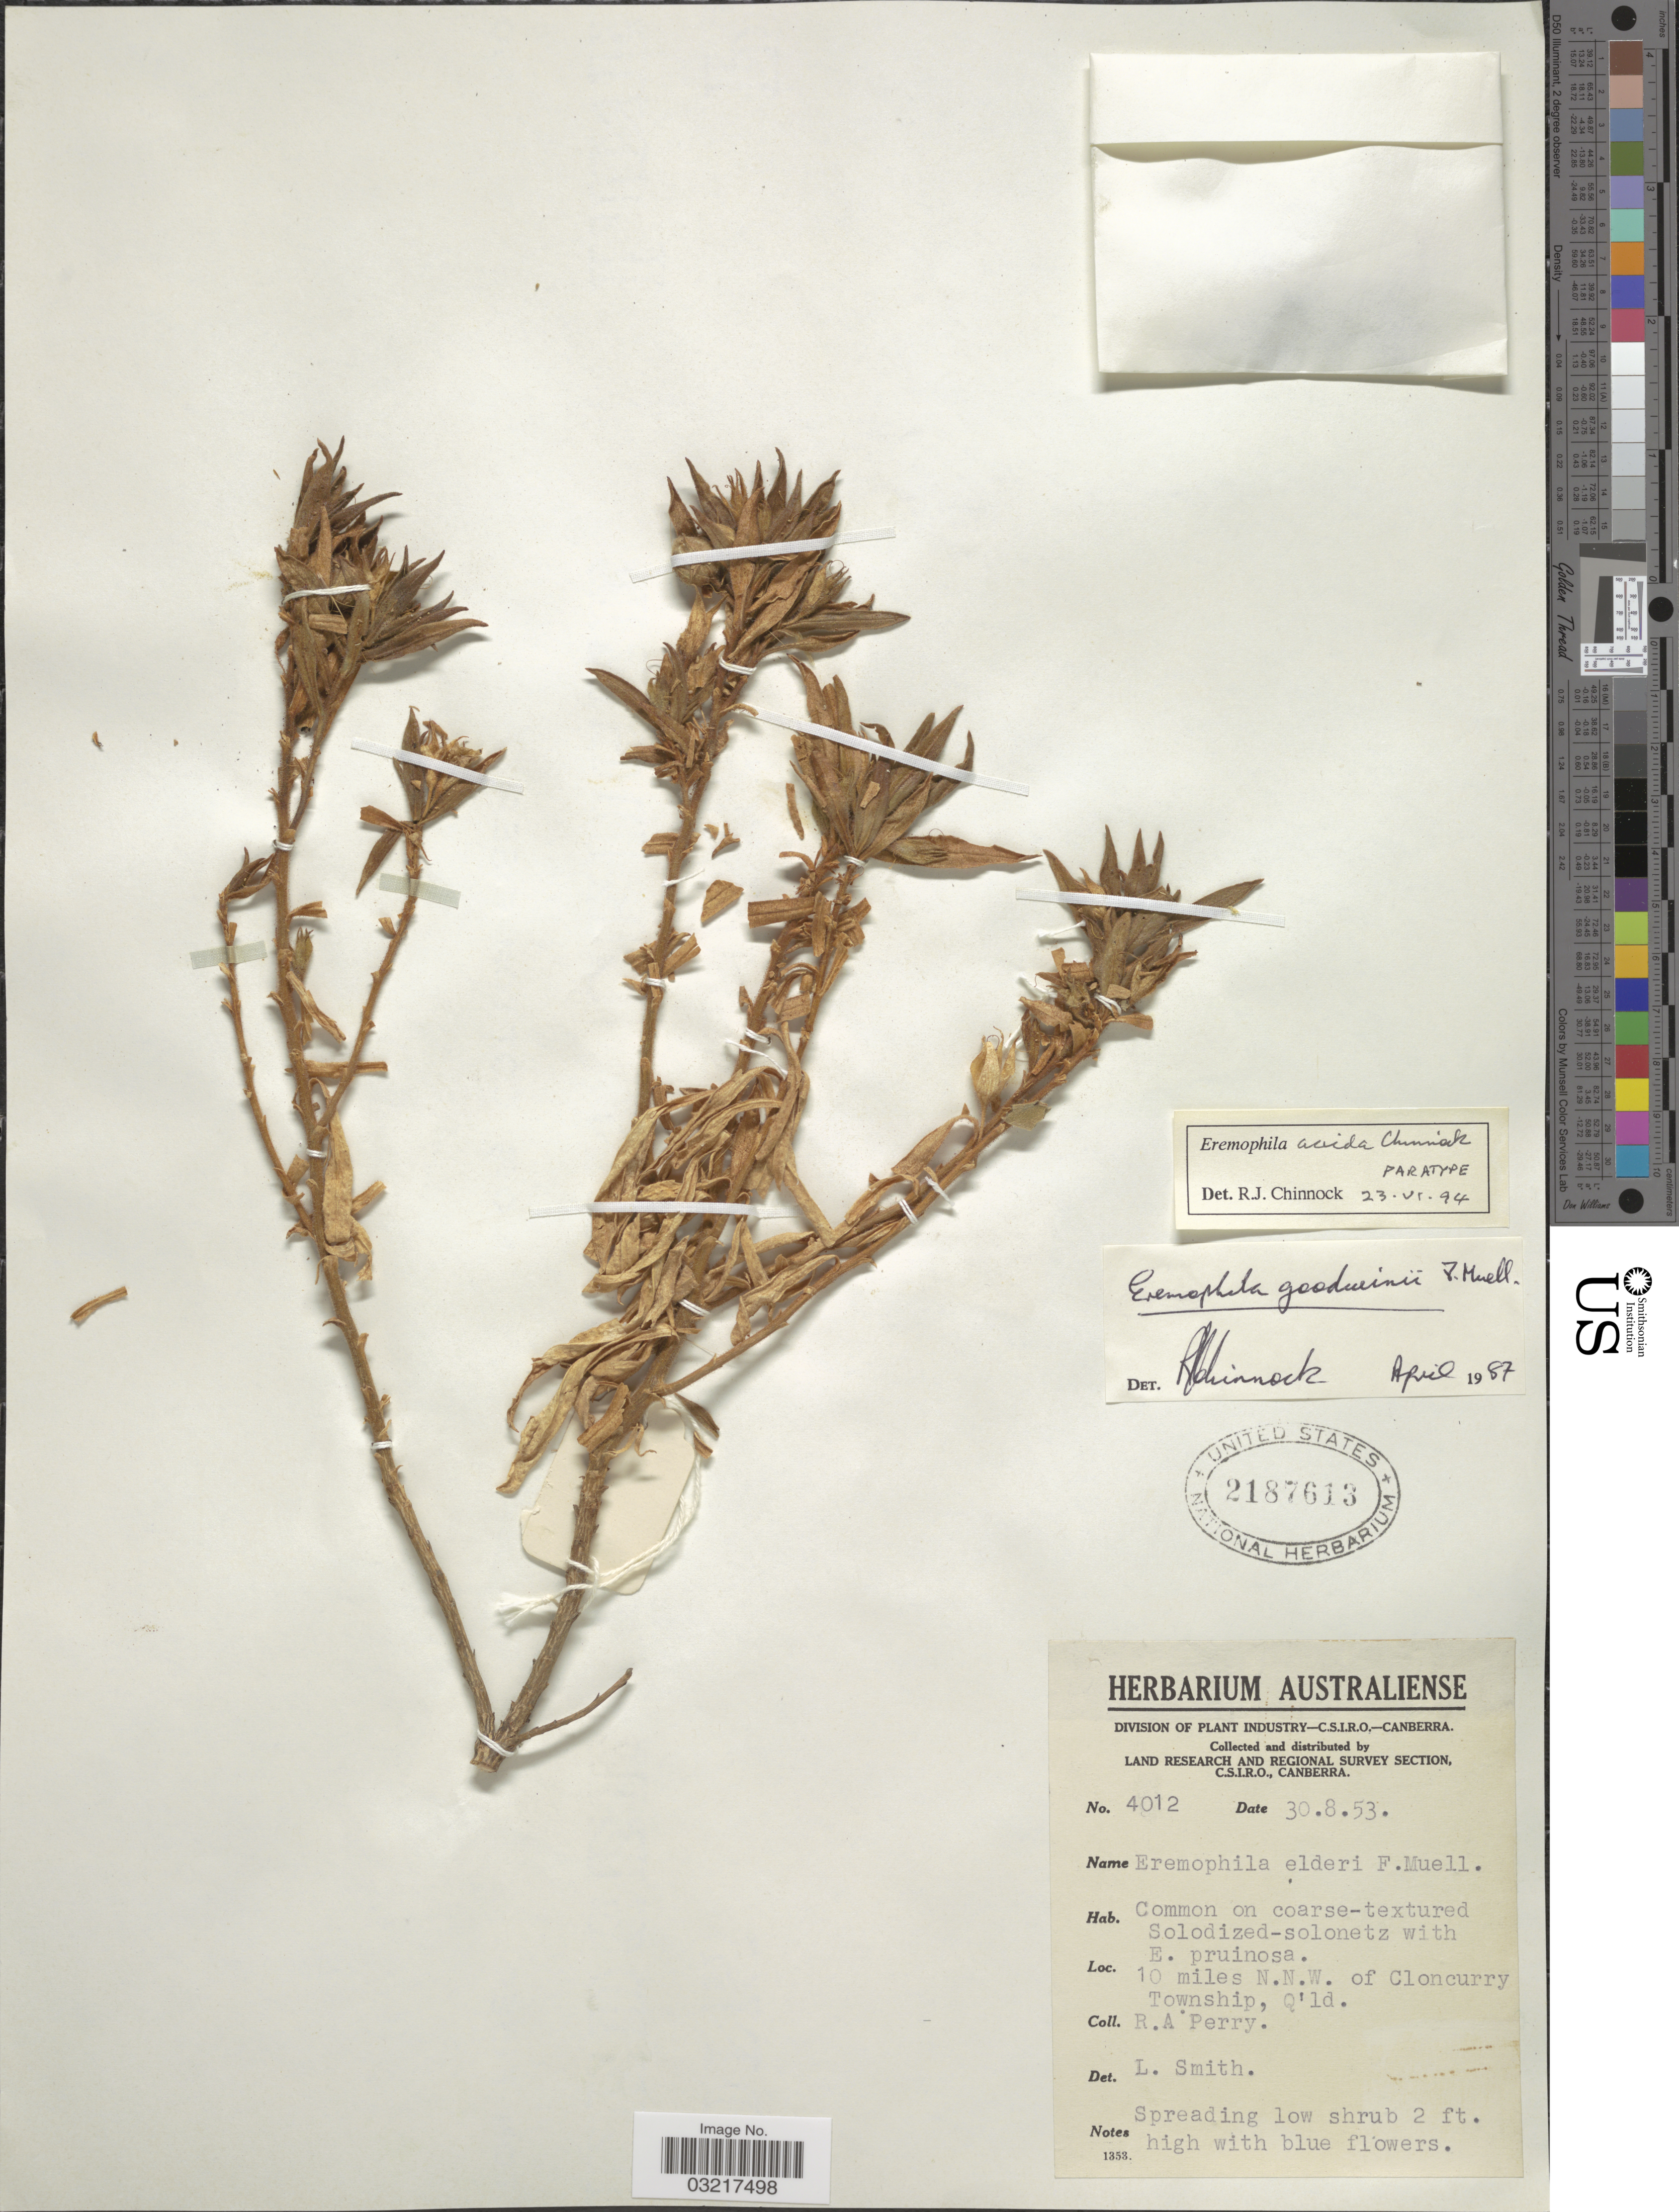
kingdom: Plantae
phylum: Tracheophyta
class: Magnoliopsida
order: Lamiales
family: Scrophulariaceae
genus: Eremophila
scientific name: Eremophila acrida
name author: Chinnock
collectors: Perry, R. A.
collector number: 4012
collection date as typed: Transcribed d/m/y: 30/8/53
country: Australia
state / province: Queensland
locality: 10 miles N.N.W. of Cloncurry Township, Q' ld.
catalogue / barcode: US 2187613